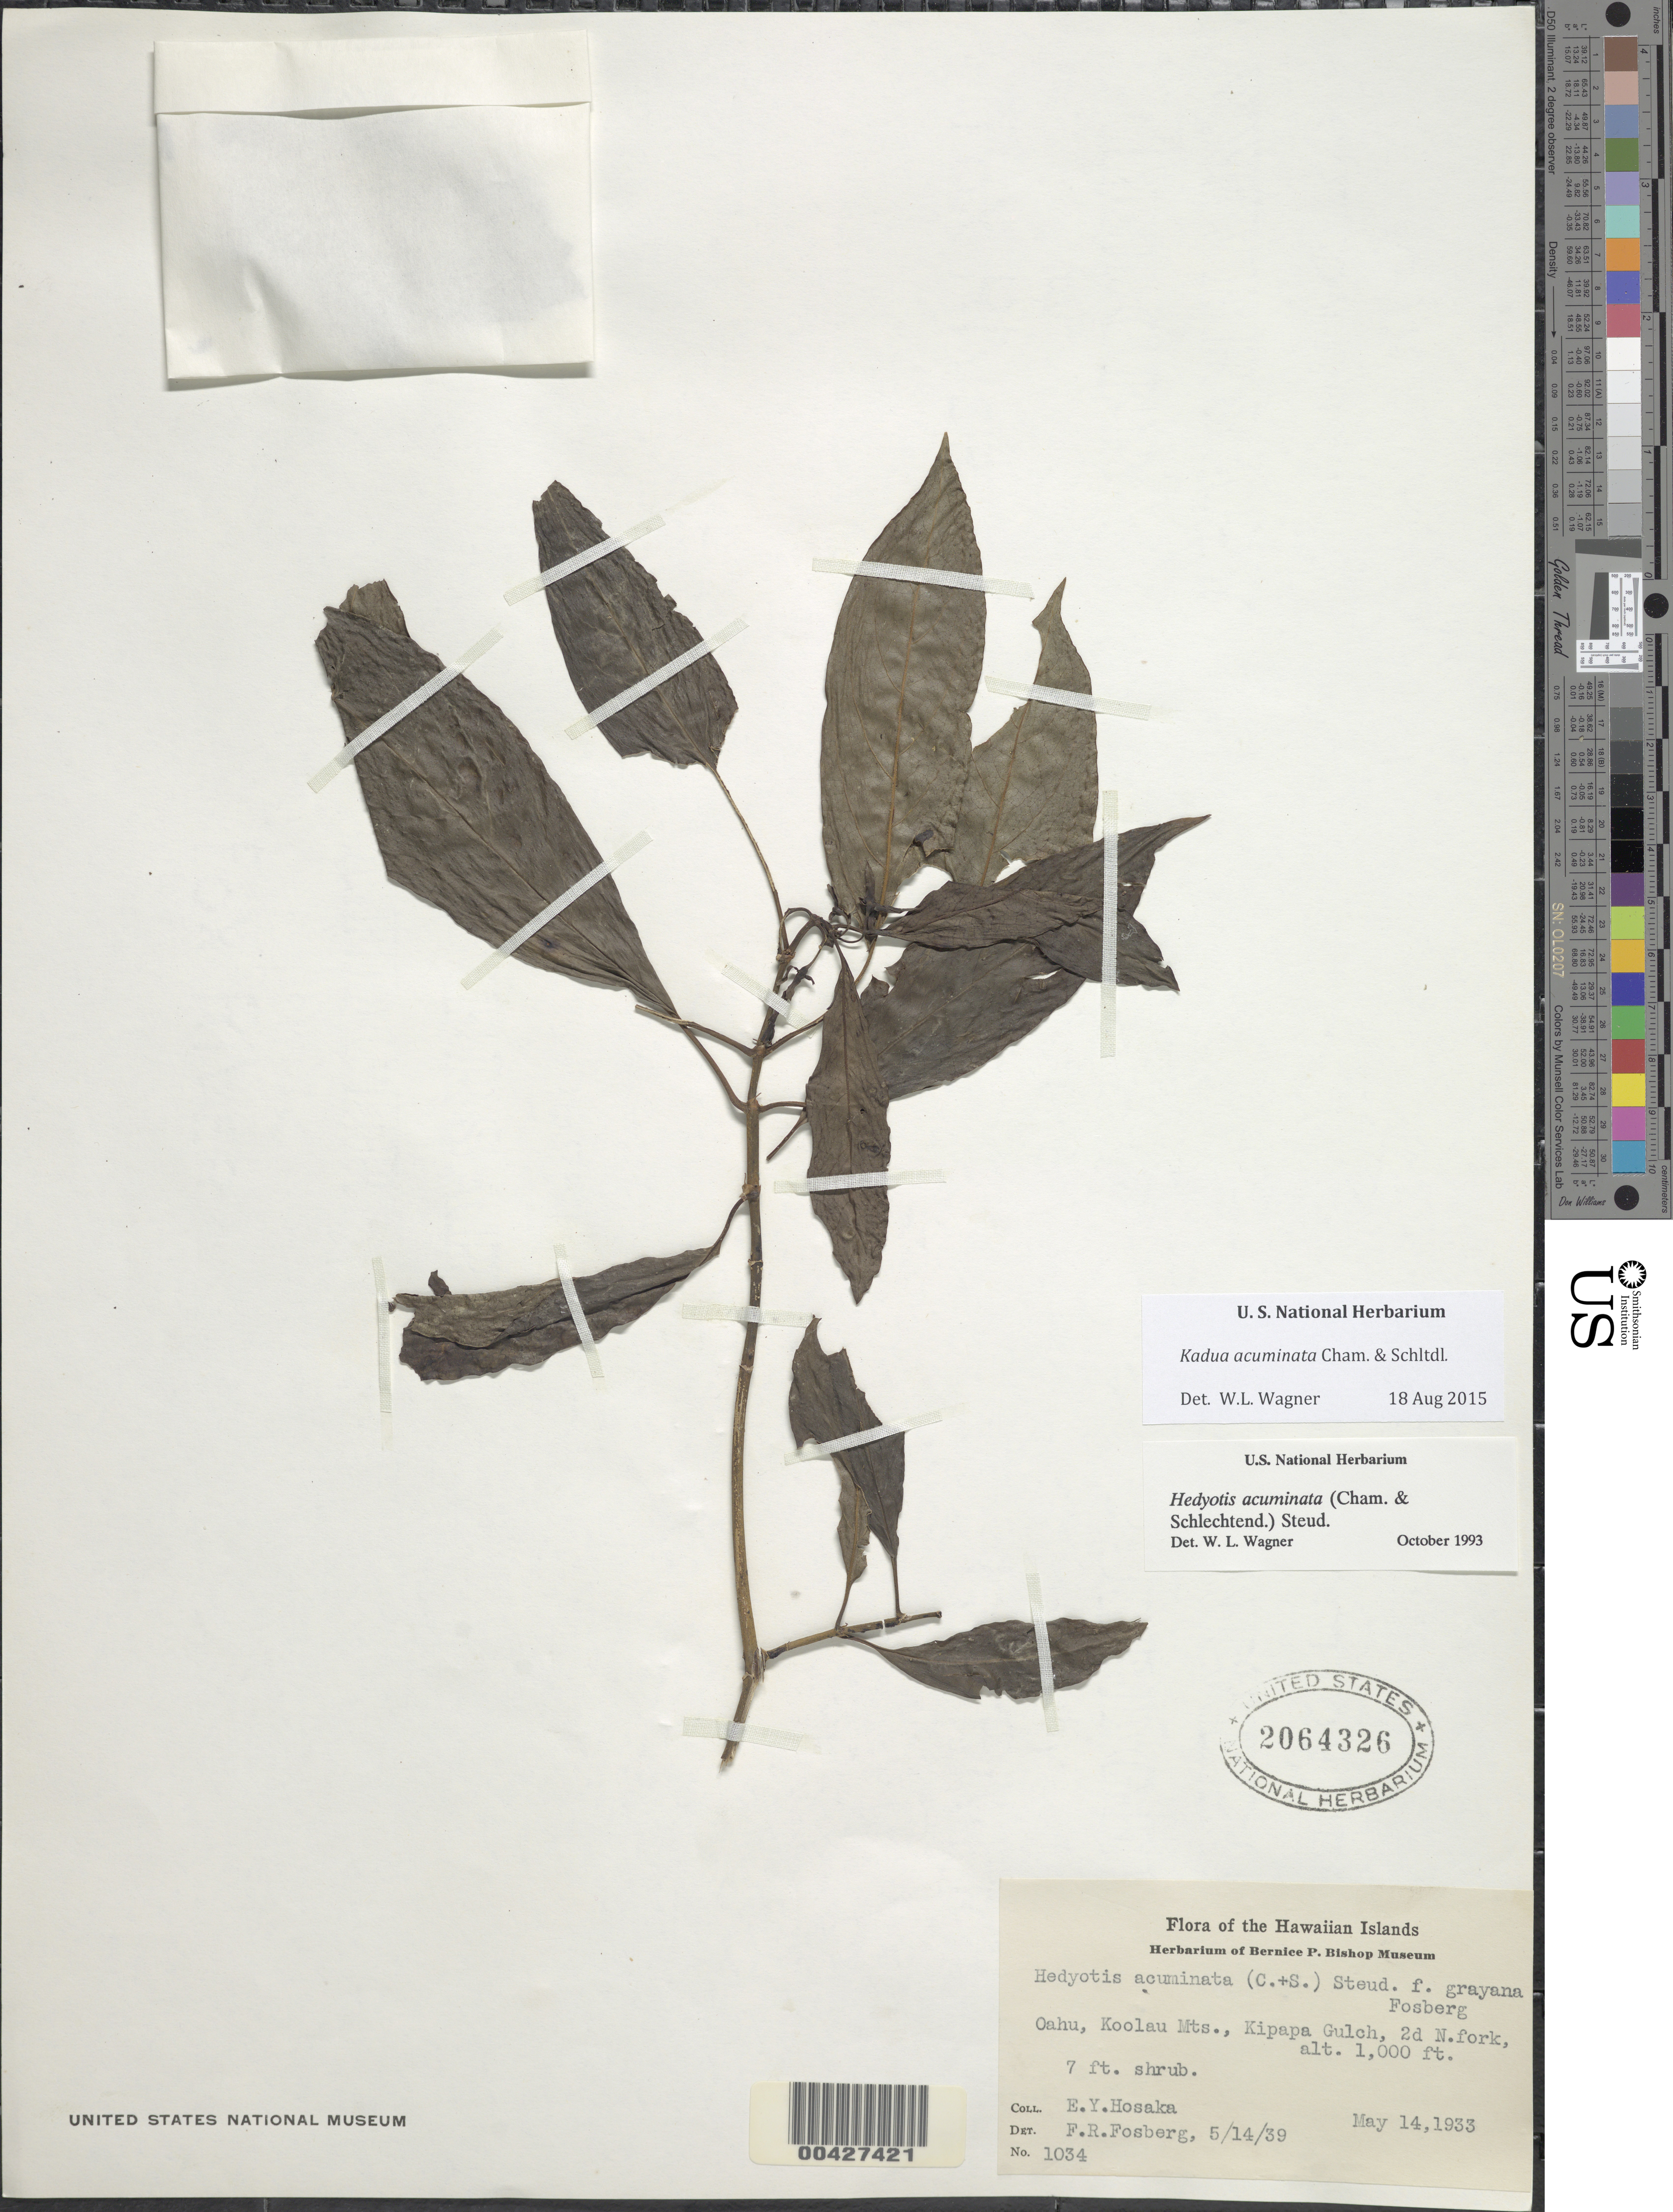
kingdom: Plantae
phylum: Tracheophyta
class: Magnoliopsida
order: Gentianales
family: Rubiaceae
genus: Kadua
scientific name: Kadua acuminata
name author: Cham. & Schltdl.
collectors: E. Y. Hosaka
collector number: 1034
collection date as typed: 14 May 1933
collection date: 1933-05-14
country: United States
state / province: Hawaii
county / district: Honolulu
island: Oahu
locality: Koolau Mountains, Kipapa Gulch, 2nd N. fork.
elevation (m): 305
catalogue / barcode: US 2064326